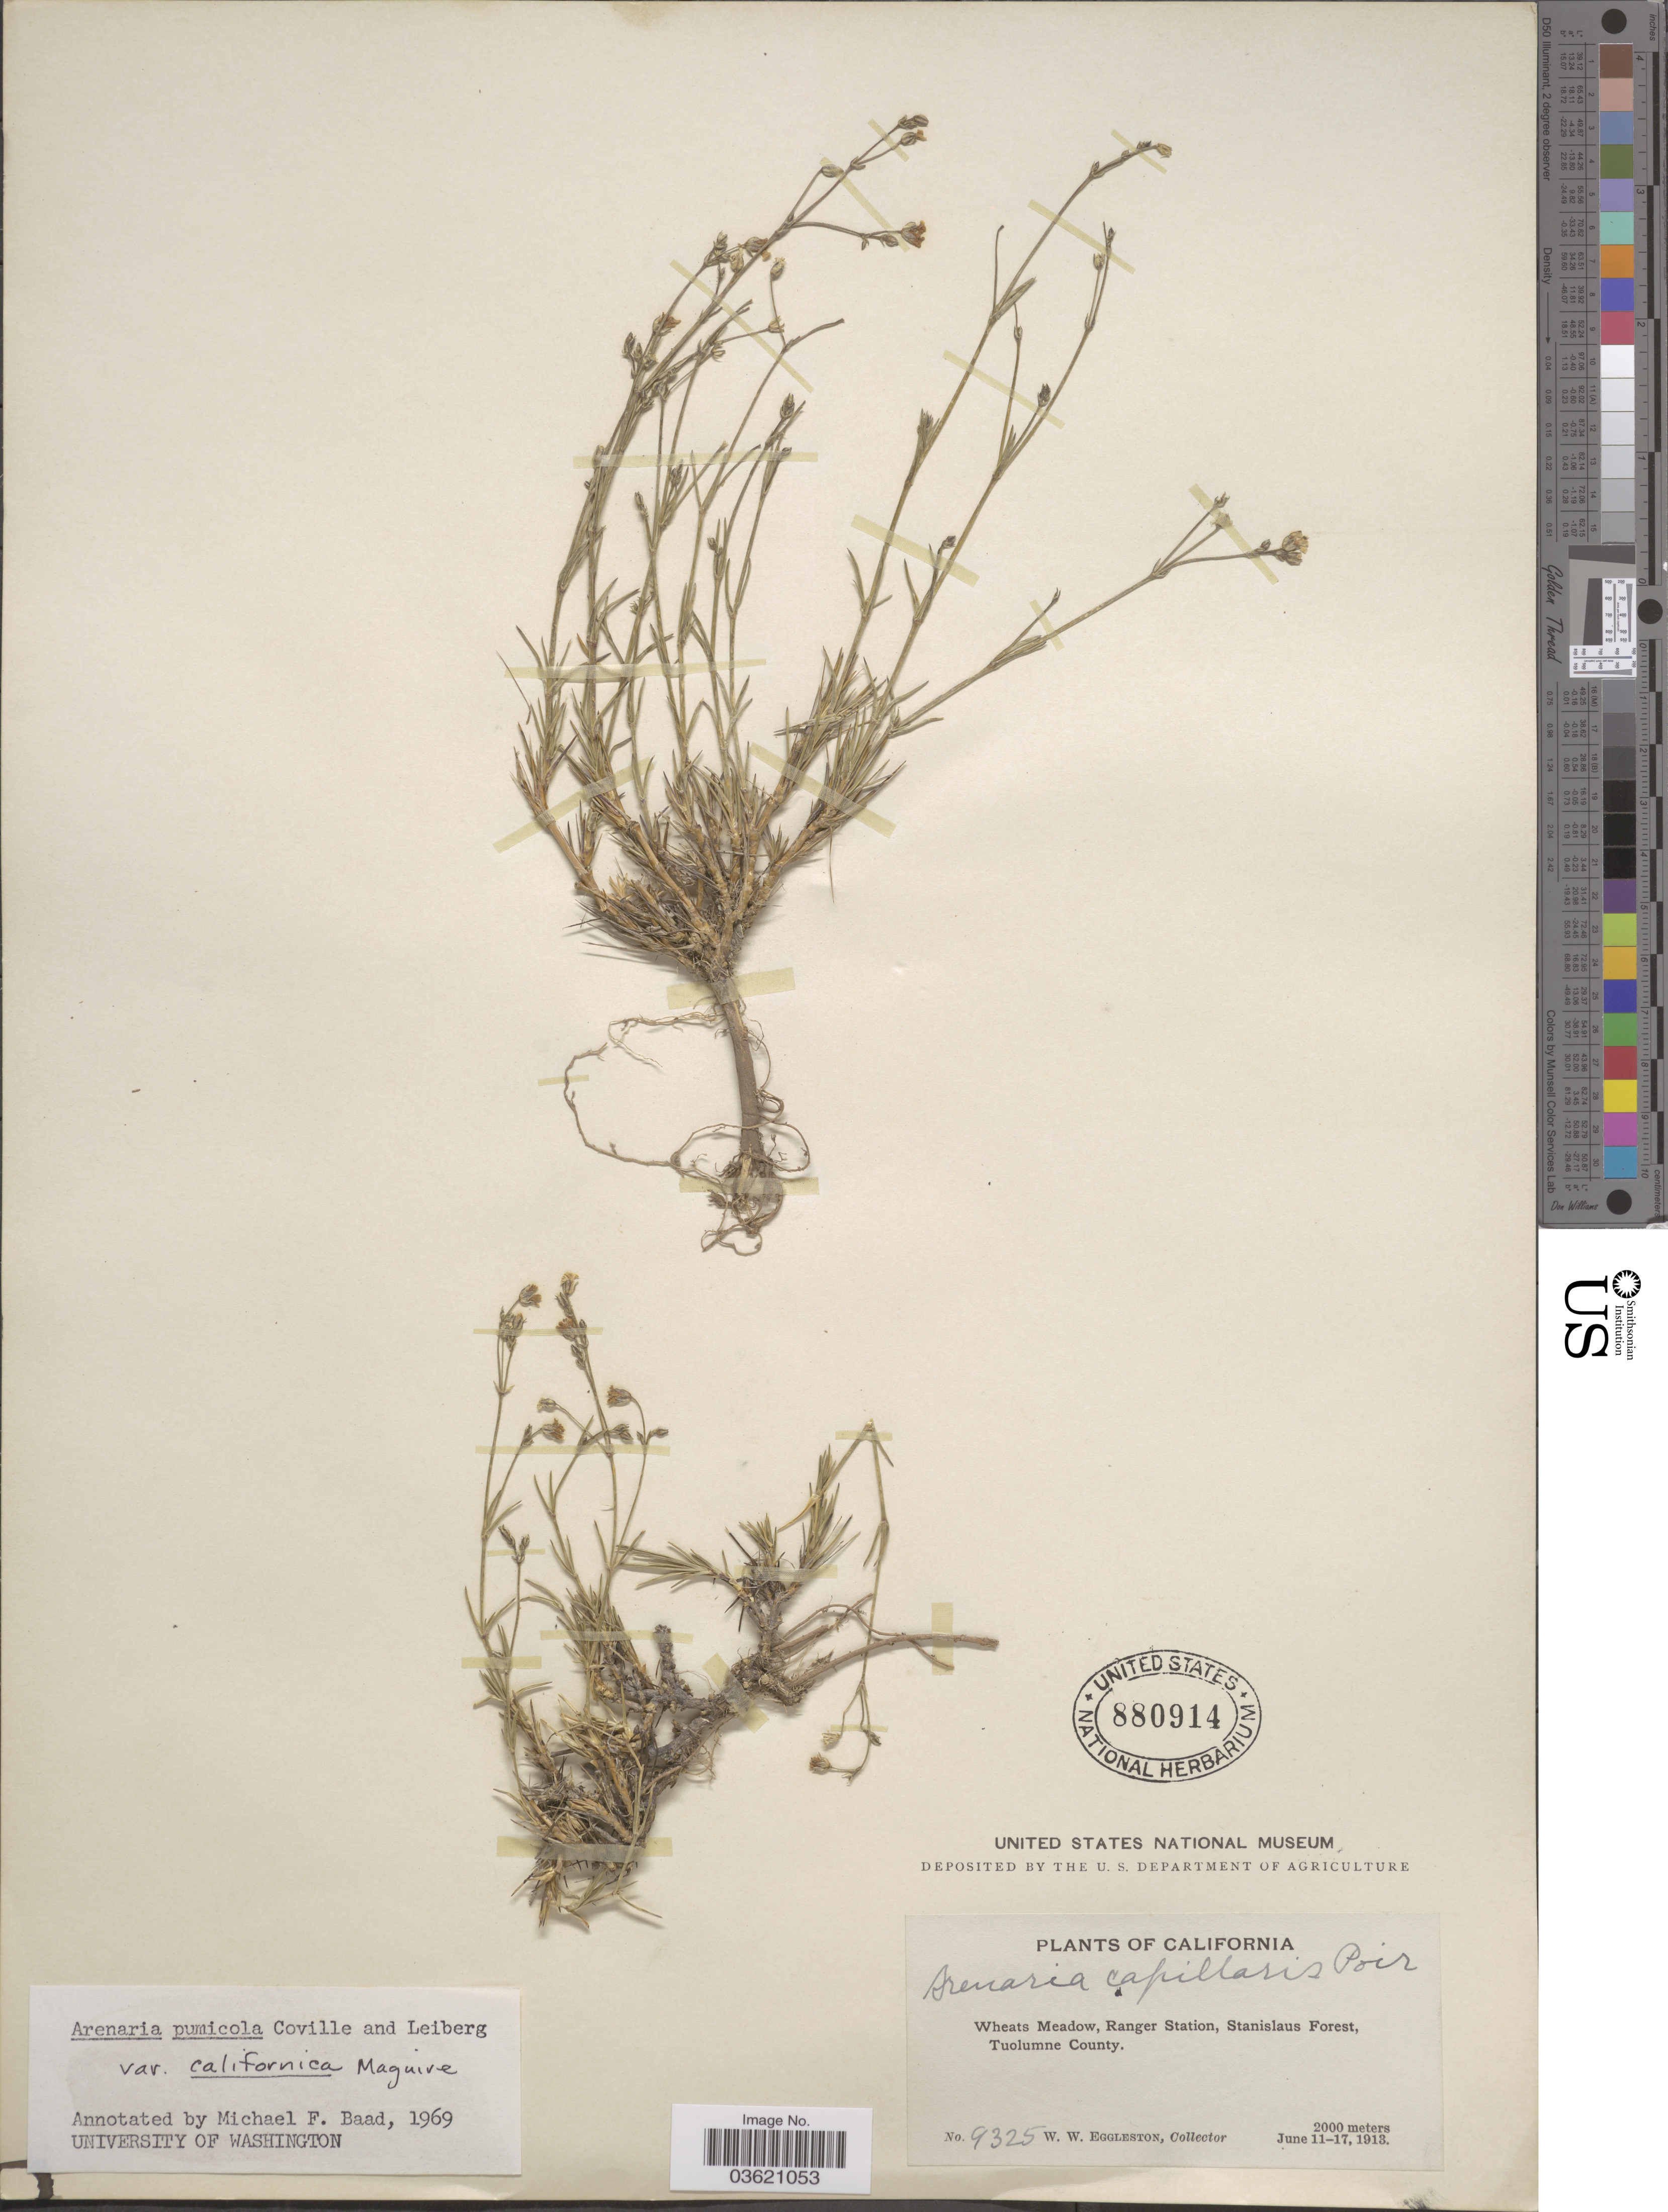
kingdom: Plantae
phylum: Tracheophyta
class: Magnoliopsida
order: Caryophyllales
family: Caryophyllaceae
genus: Eremogone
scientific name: Eremogone aculeata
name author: (S. Watson) Ikonn.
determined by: U.S. National Herbarium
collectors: W. W. Eggleston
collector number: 9325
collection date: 1913-06-11/1913-06-17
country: United States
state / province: California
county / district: Tuolumne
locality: Wheats Meadow, Ranger Station, Stanislaus Forest, Tuolumne County.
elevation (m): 2000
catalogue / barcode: US 880914